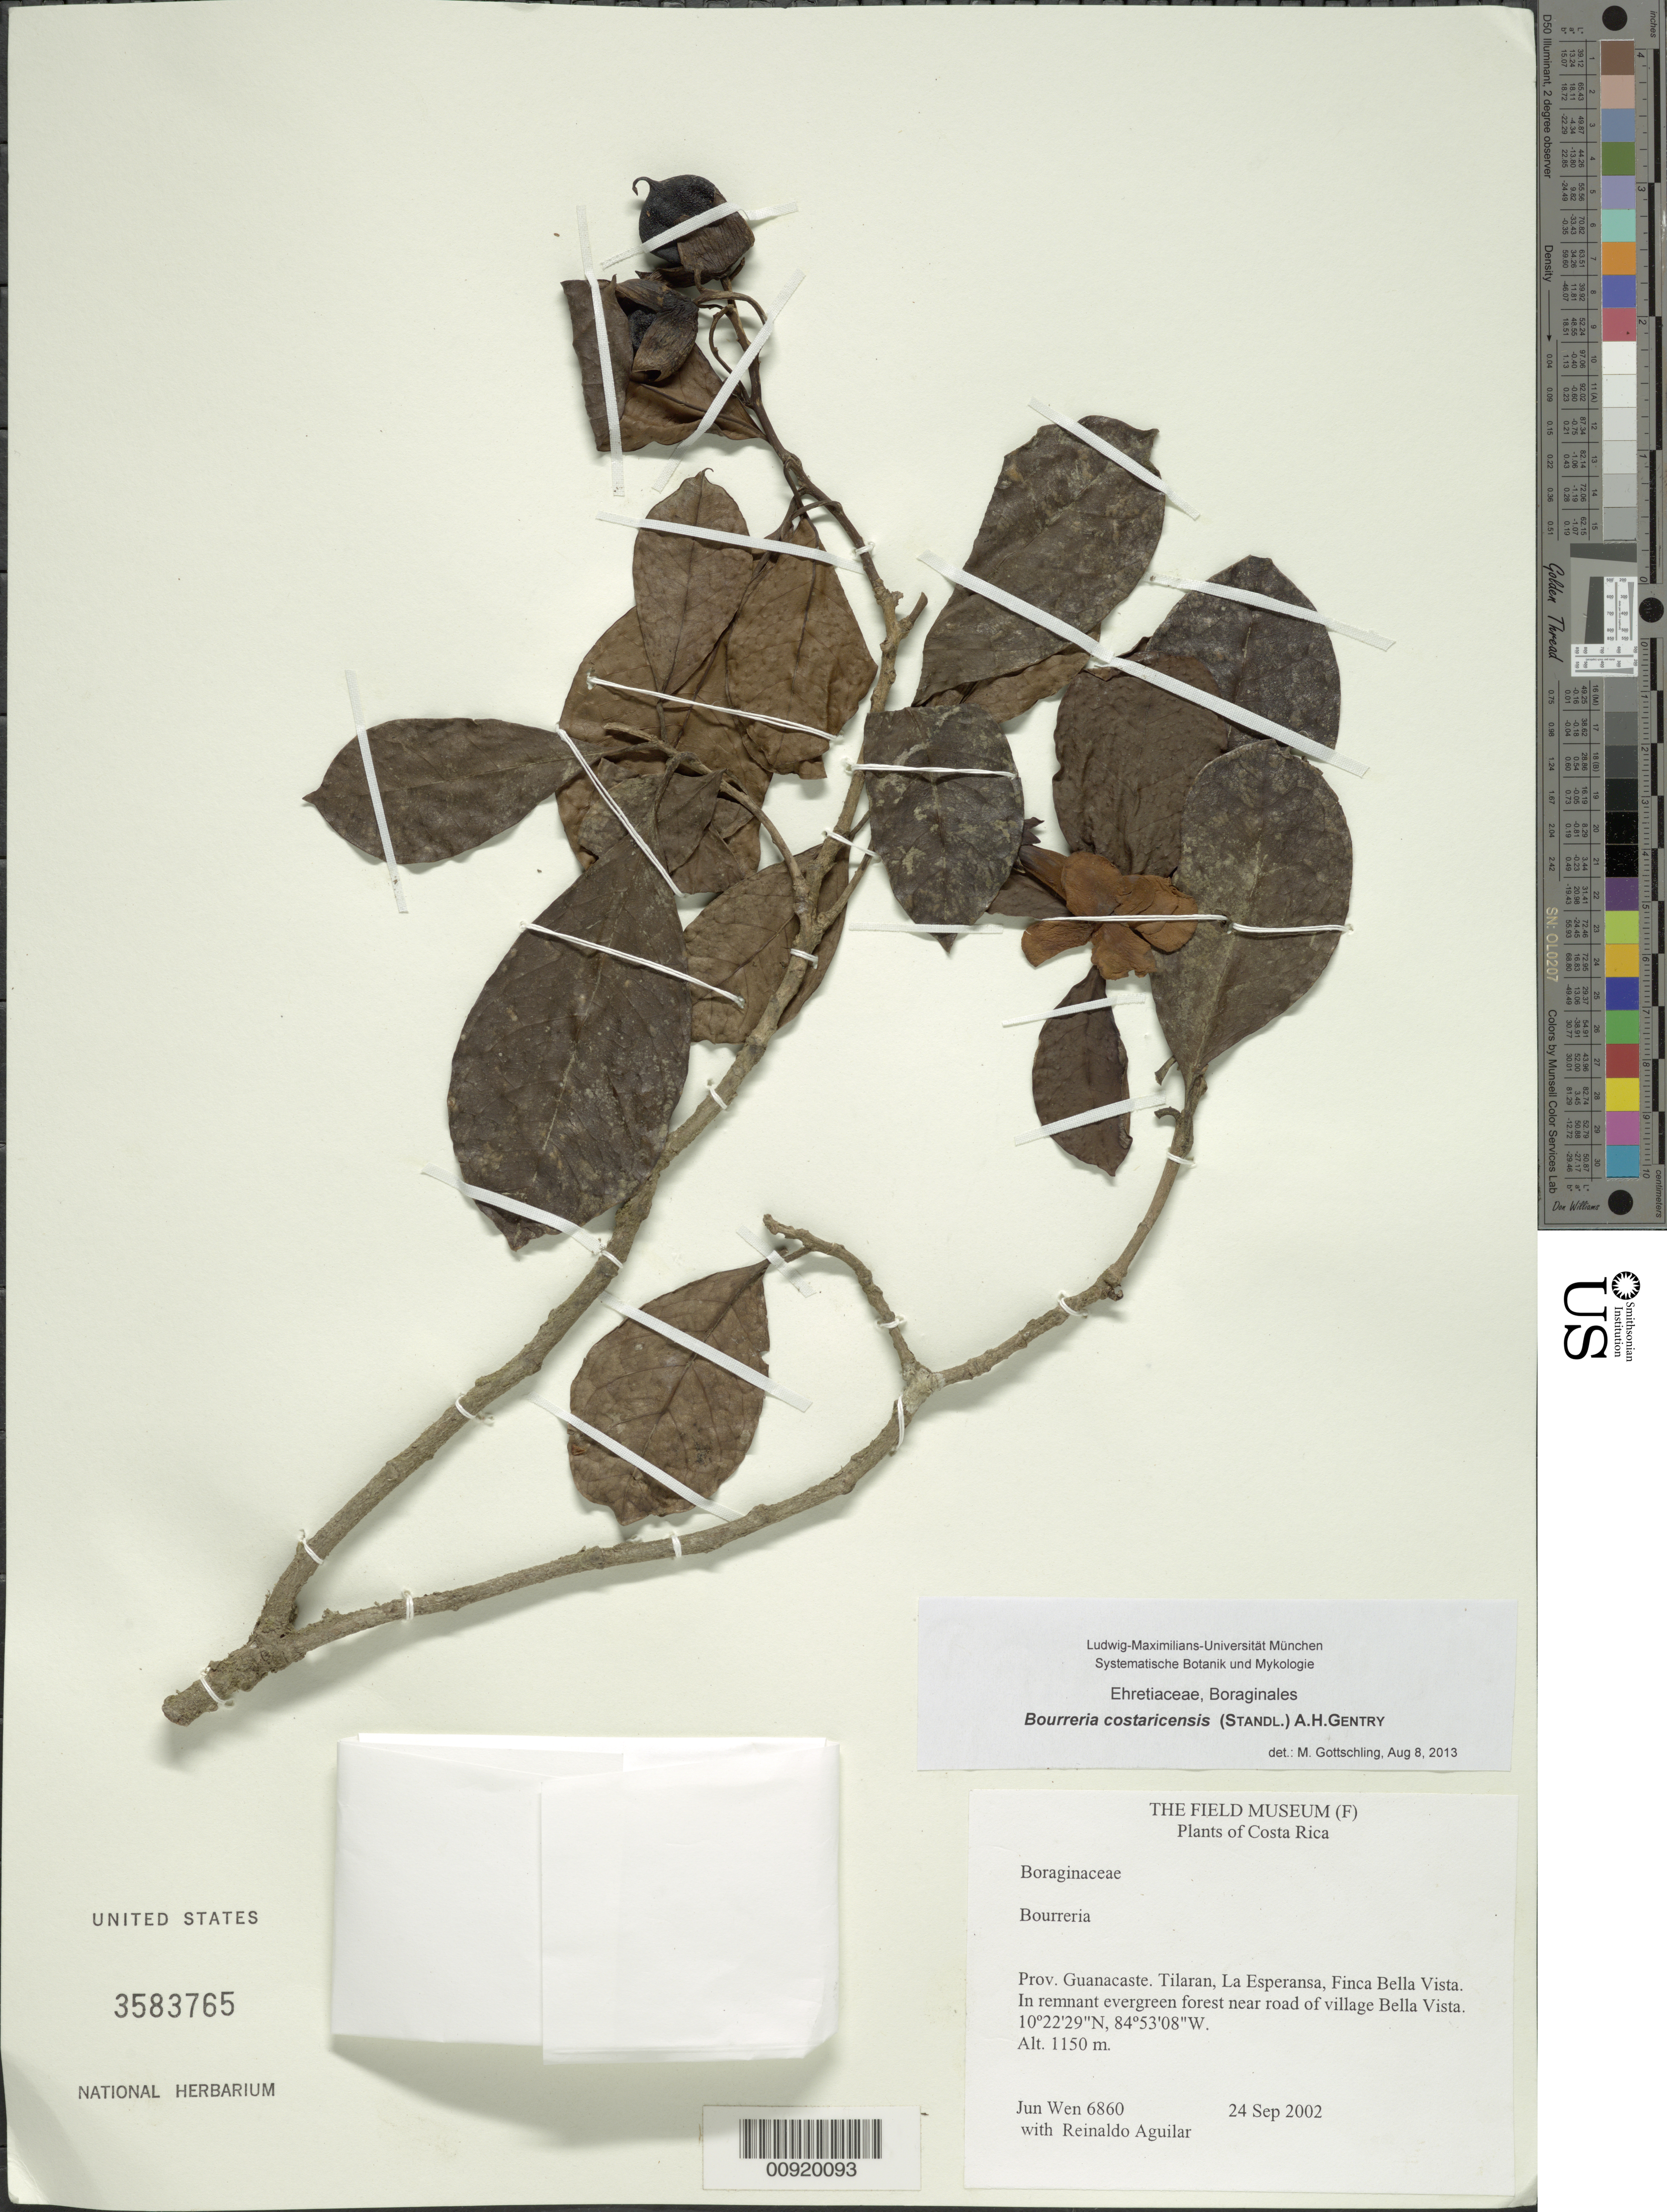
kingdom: Plantae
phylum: Tracheophyta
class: Magnoliopsida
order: Boraginales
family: Ehretiaceae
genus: Bourreria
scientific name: Bourreria costaricensis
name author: (Standl.) A.H. Gentry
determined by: Gottschling, Marc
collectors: J. Wen & R. Aguilar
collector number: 6860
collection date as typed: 24 Sep 2002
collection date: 2002-09-24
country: Costa Rica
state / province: Guanacaste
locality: Tilaran. La Esperanza, Finca Bella Vista.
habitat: In remnant evergreen forest near road of village Bella Vista.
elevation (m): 1150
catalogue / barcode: US 3583765